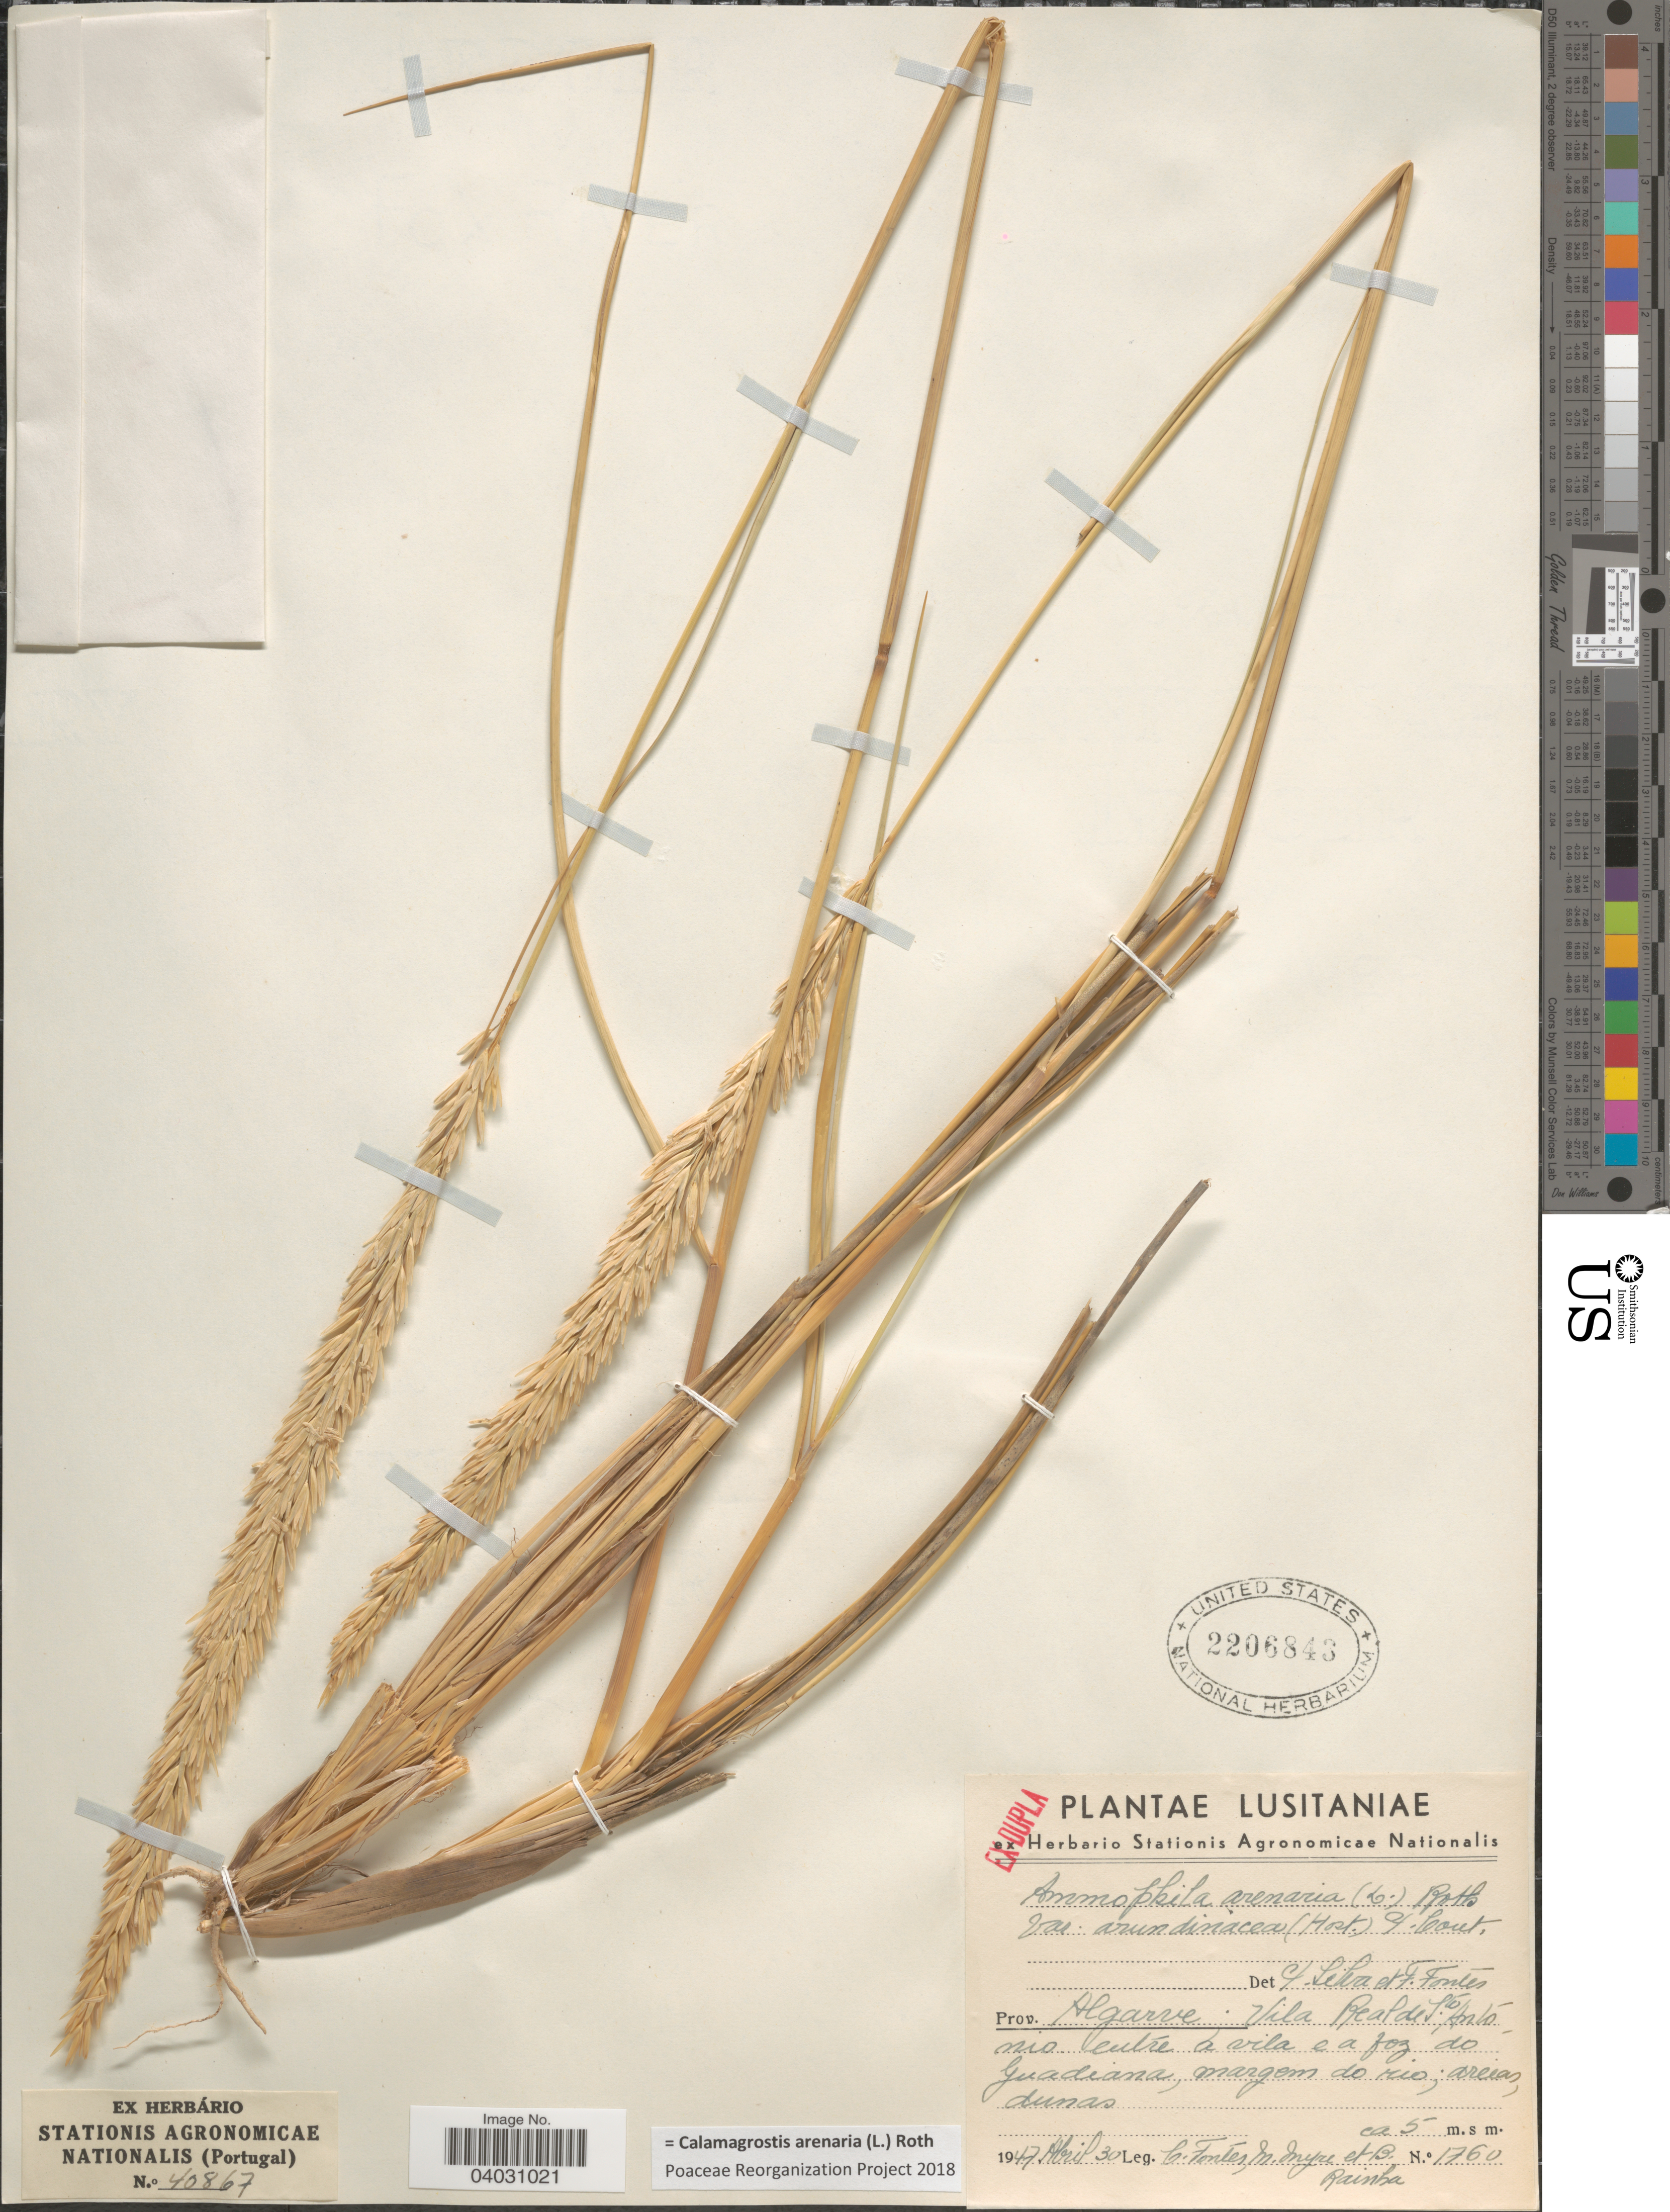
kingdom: Plantae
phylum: Tracheophyta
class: Liliopsida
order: Poales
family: Poaceae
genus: Calamagrostis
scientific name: Calamagrostis arenaria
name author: (L.) Roth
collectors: C. Fontes, Myre, M. & B. Rainha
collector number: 1760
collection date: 1947-04-30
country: Portugal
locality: Lusitaniae. Prov. Algarve; Vila Real de Sto. Antorio entre a vila e a foz do Guadiana, margem do rio.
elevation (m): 5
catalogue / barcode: US 2206843